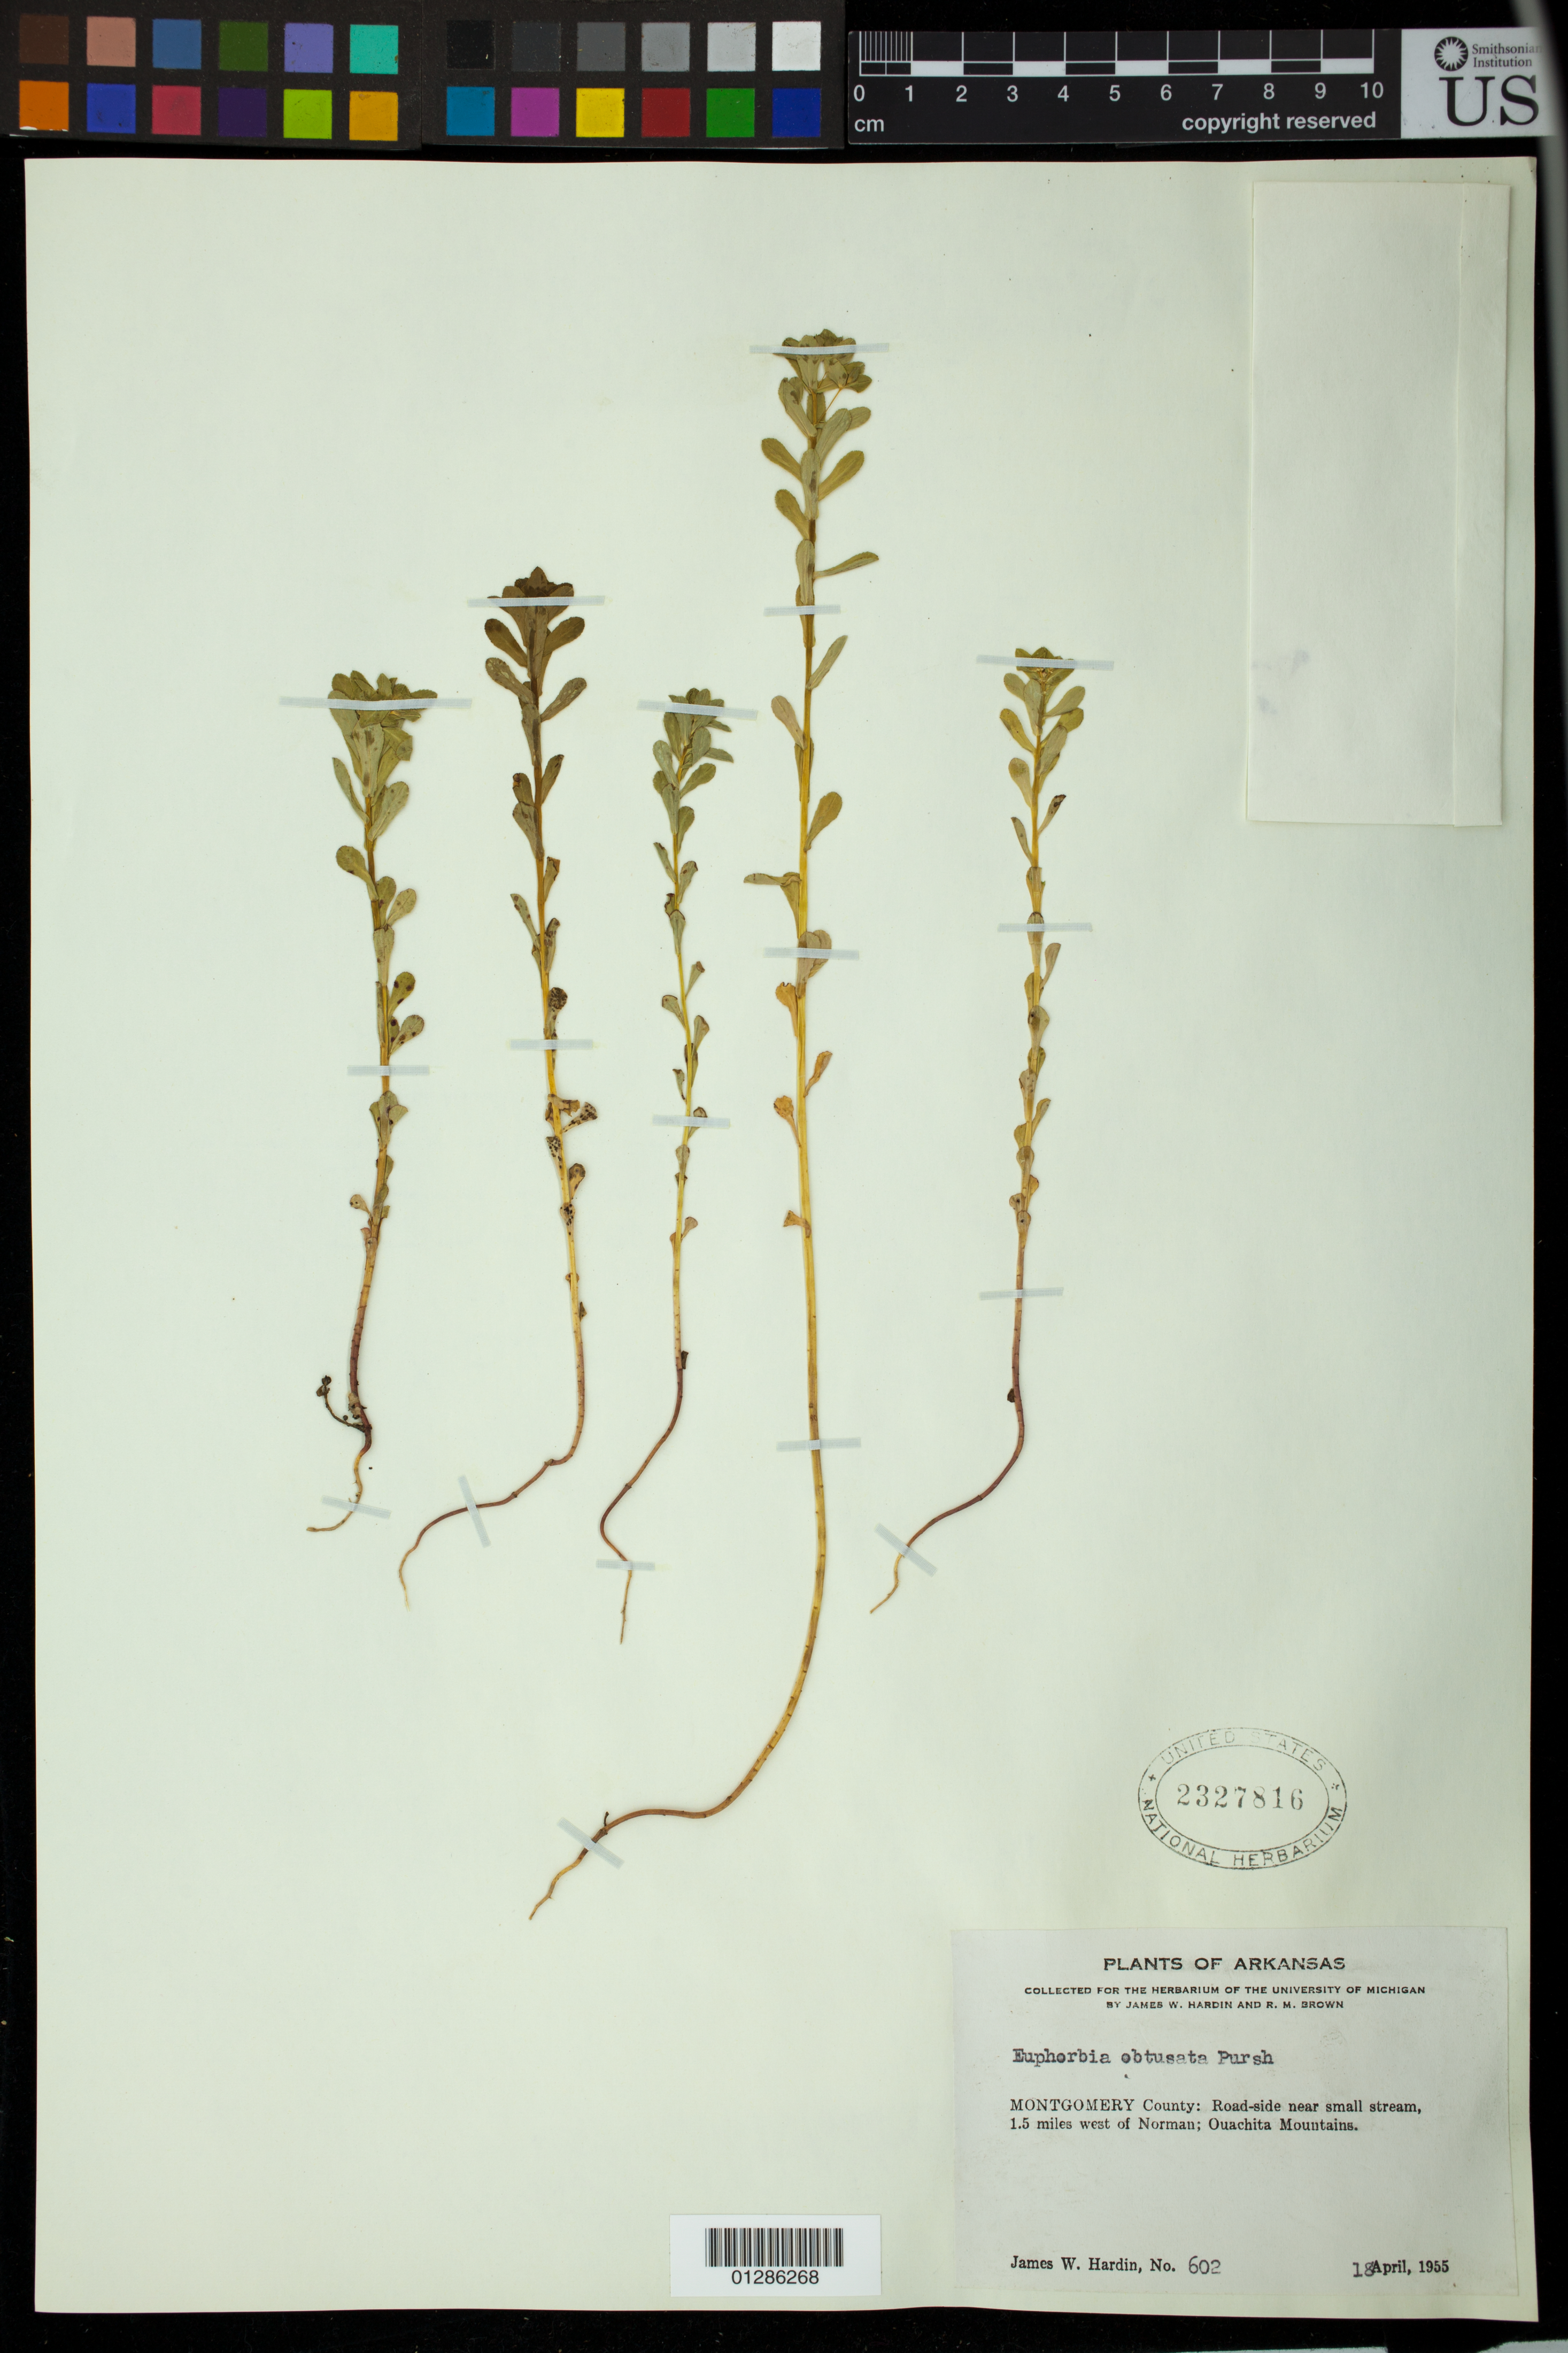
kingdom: Plantae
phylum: Tracheophyta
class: Magnoliopsida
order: Malpighiales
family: Euphorbiaceae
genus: Euphorbia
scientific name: Euphorbia spathulata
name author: Lam.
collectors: J. Hardin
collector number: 602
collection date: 1955-04-18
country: United States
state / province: Arkansas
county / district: Montgomery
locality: Road-side near small stream, 1.5 miles west of Norman; Ouachita Mountains.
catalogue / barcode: US 2327816